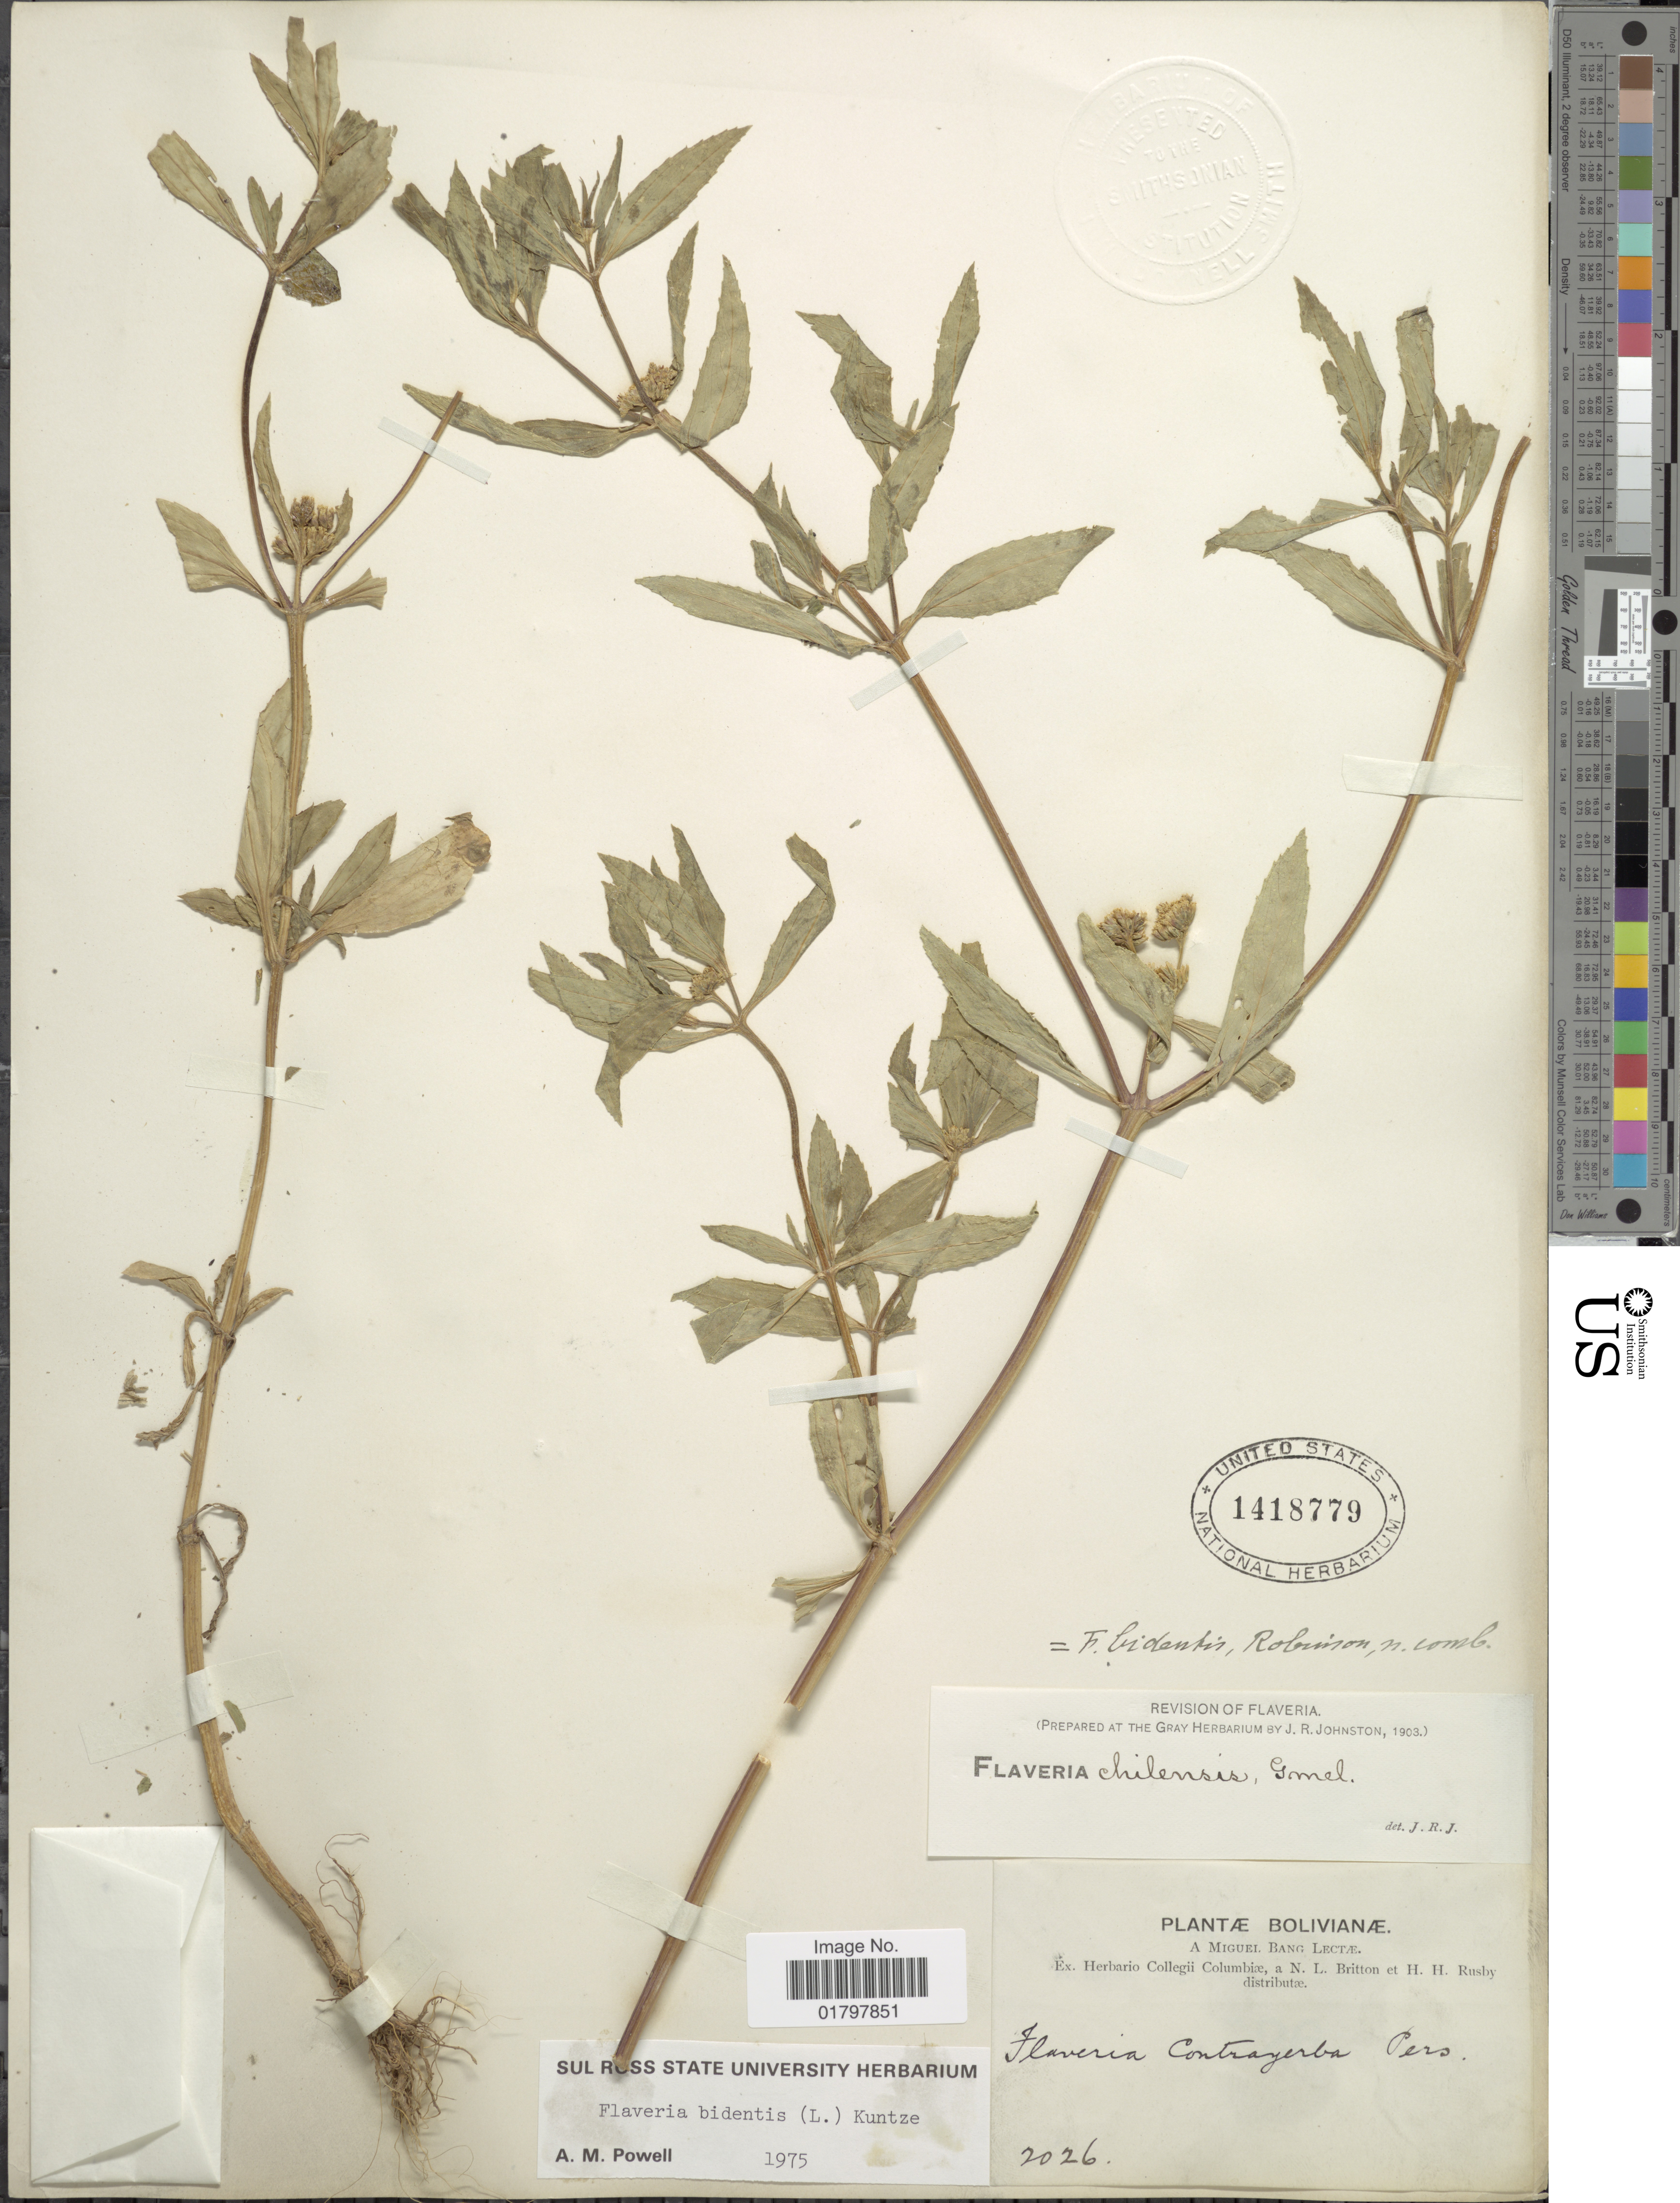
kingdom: Plantae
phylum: Tracheophyta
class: Magnoliopsida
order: Asterales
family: Asteraceae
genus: Flaveria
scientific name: Flaveria bidentis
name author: (L.) Kuntze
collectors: M. Bang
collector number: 2026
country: Bolivia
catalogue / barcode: US 1418779